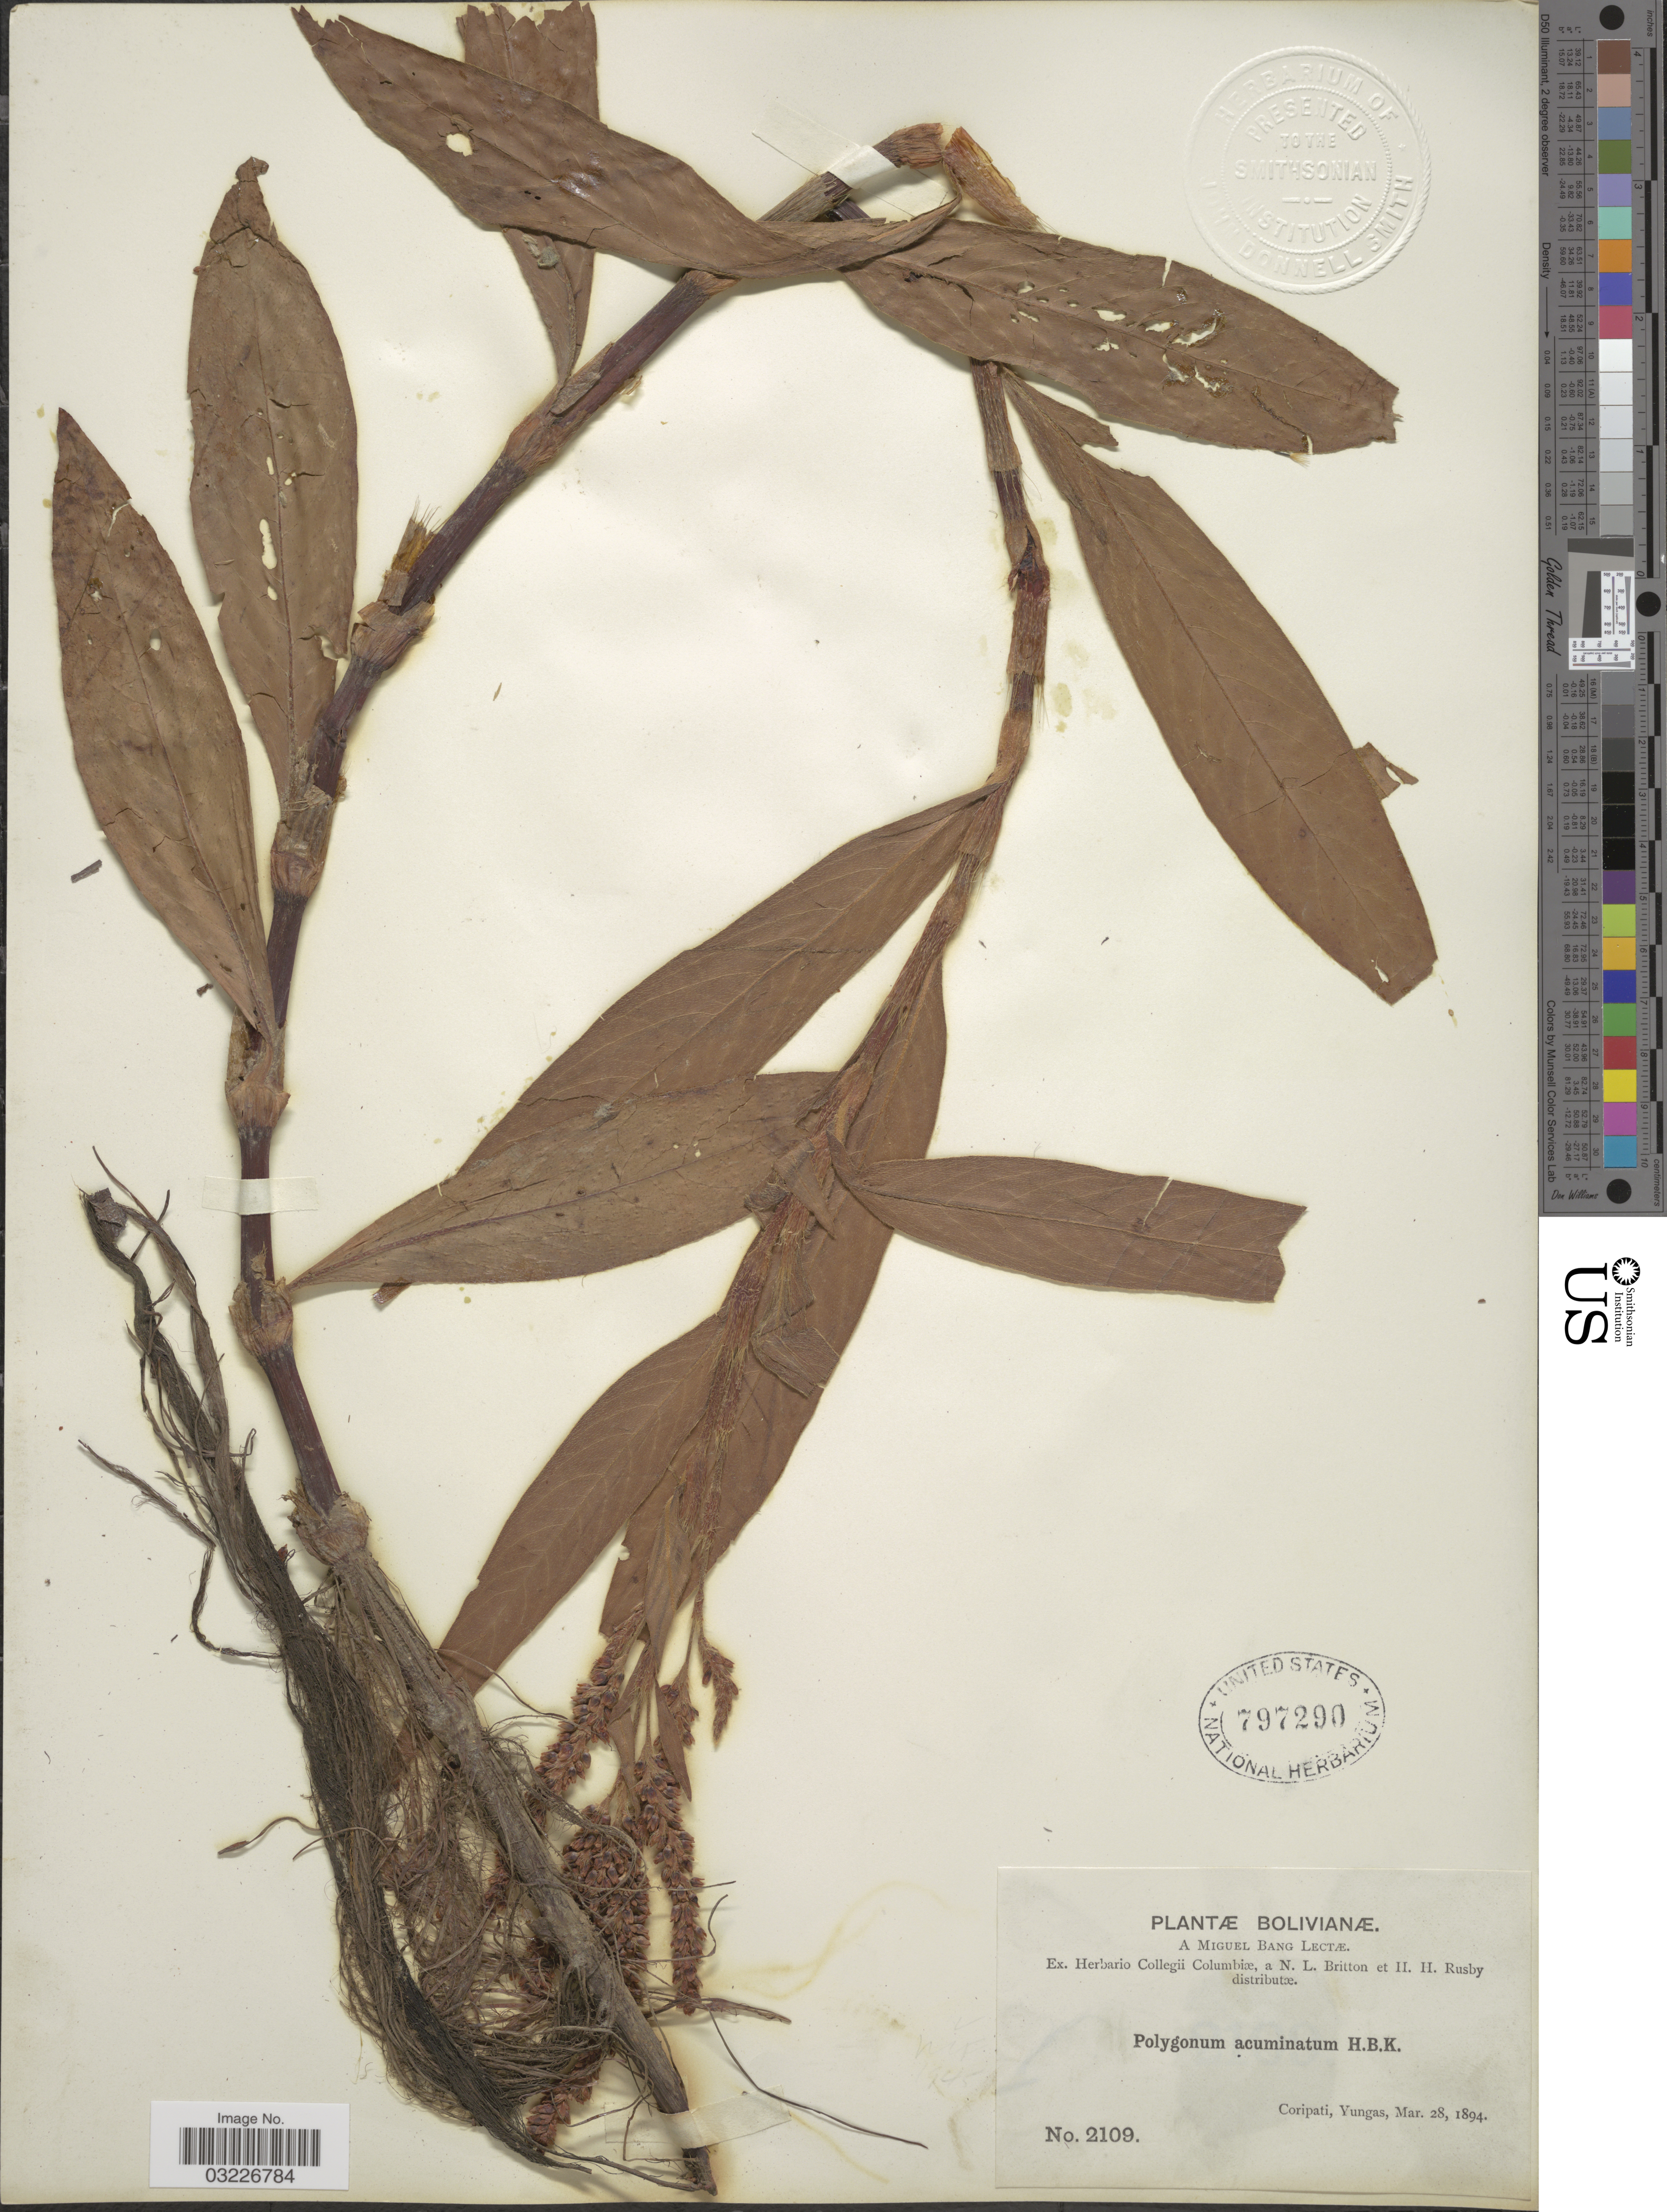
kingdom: Plantae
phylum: Tracheophyta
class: Magnoliopsida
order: Caryophyllales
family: Polygonaceae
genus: Polygonum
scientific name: Polygonum acuminatum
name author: Kunth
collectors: M. Bang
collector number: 2109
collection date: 1894-03-28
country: Bolivia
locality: Coripati, Yungas.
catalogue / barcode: US 797290